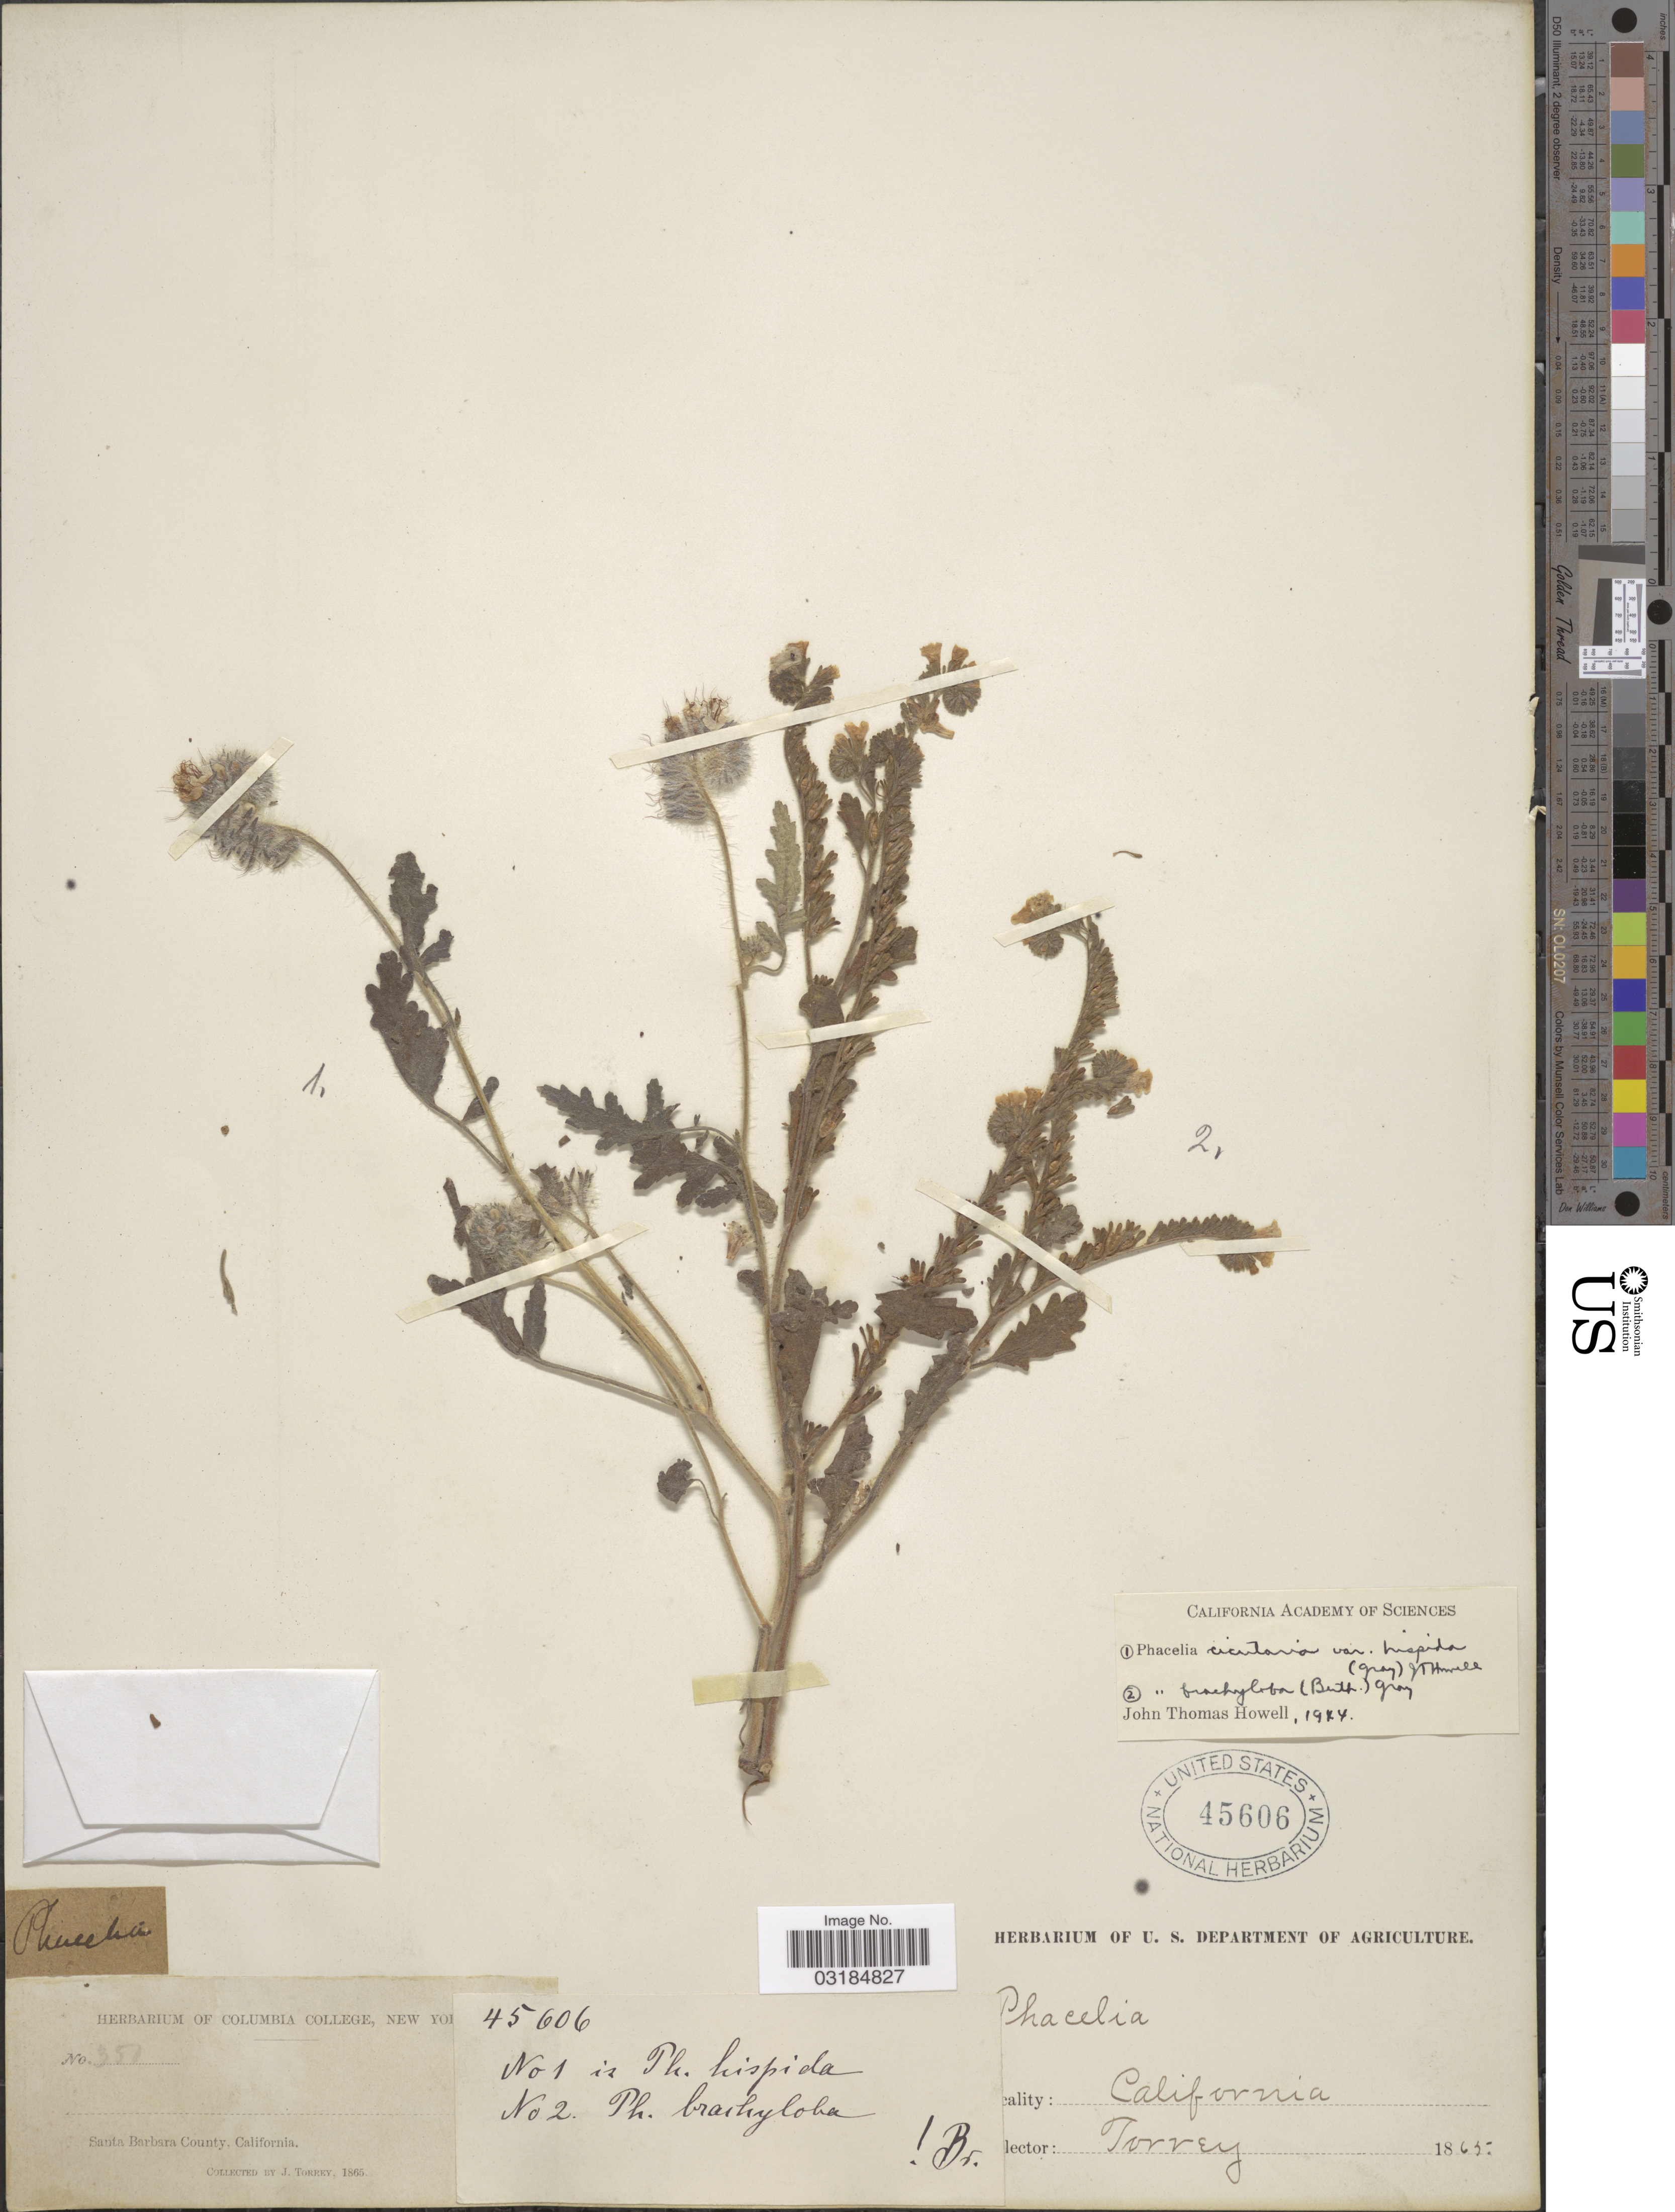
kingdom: Plantae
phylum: Tracheophyta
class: Magnoliopsida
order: Boraginales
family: Hydrophyllaceae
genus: Phacelia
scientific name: Phacelia brachyloba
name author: (Benth.) A. Gray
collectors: J. Torrey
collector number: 350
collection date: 1865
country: United States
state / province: California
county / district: Santa Barbara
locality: Santa Barbara County, California.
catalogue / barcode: US 45606